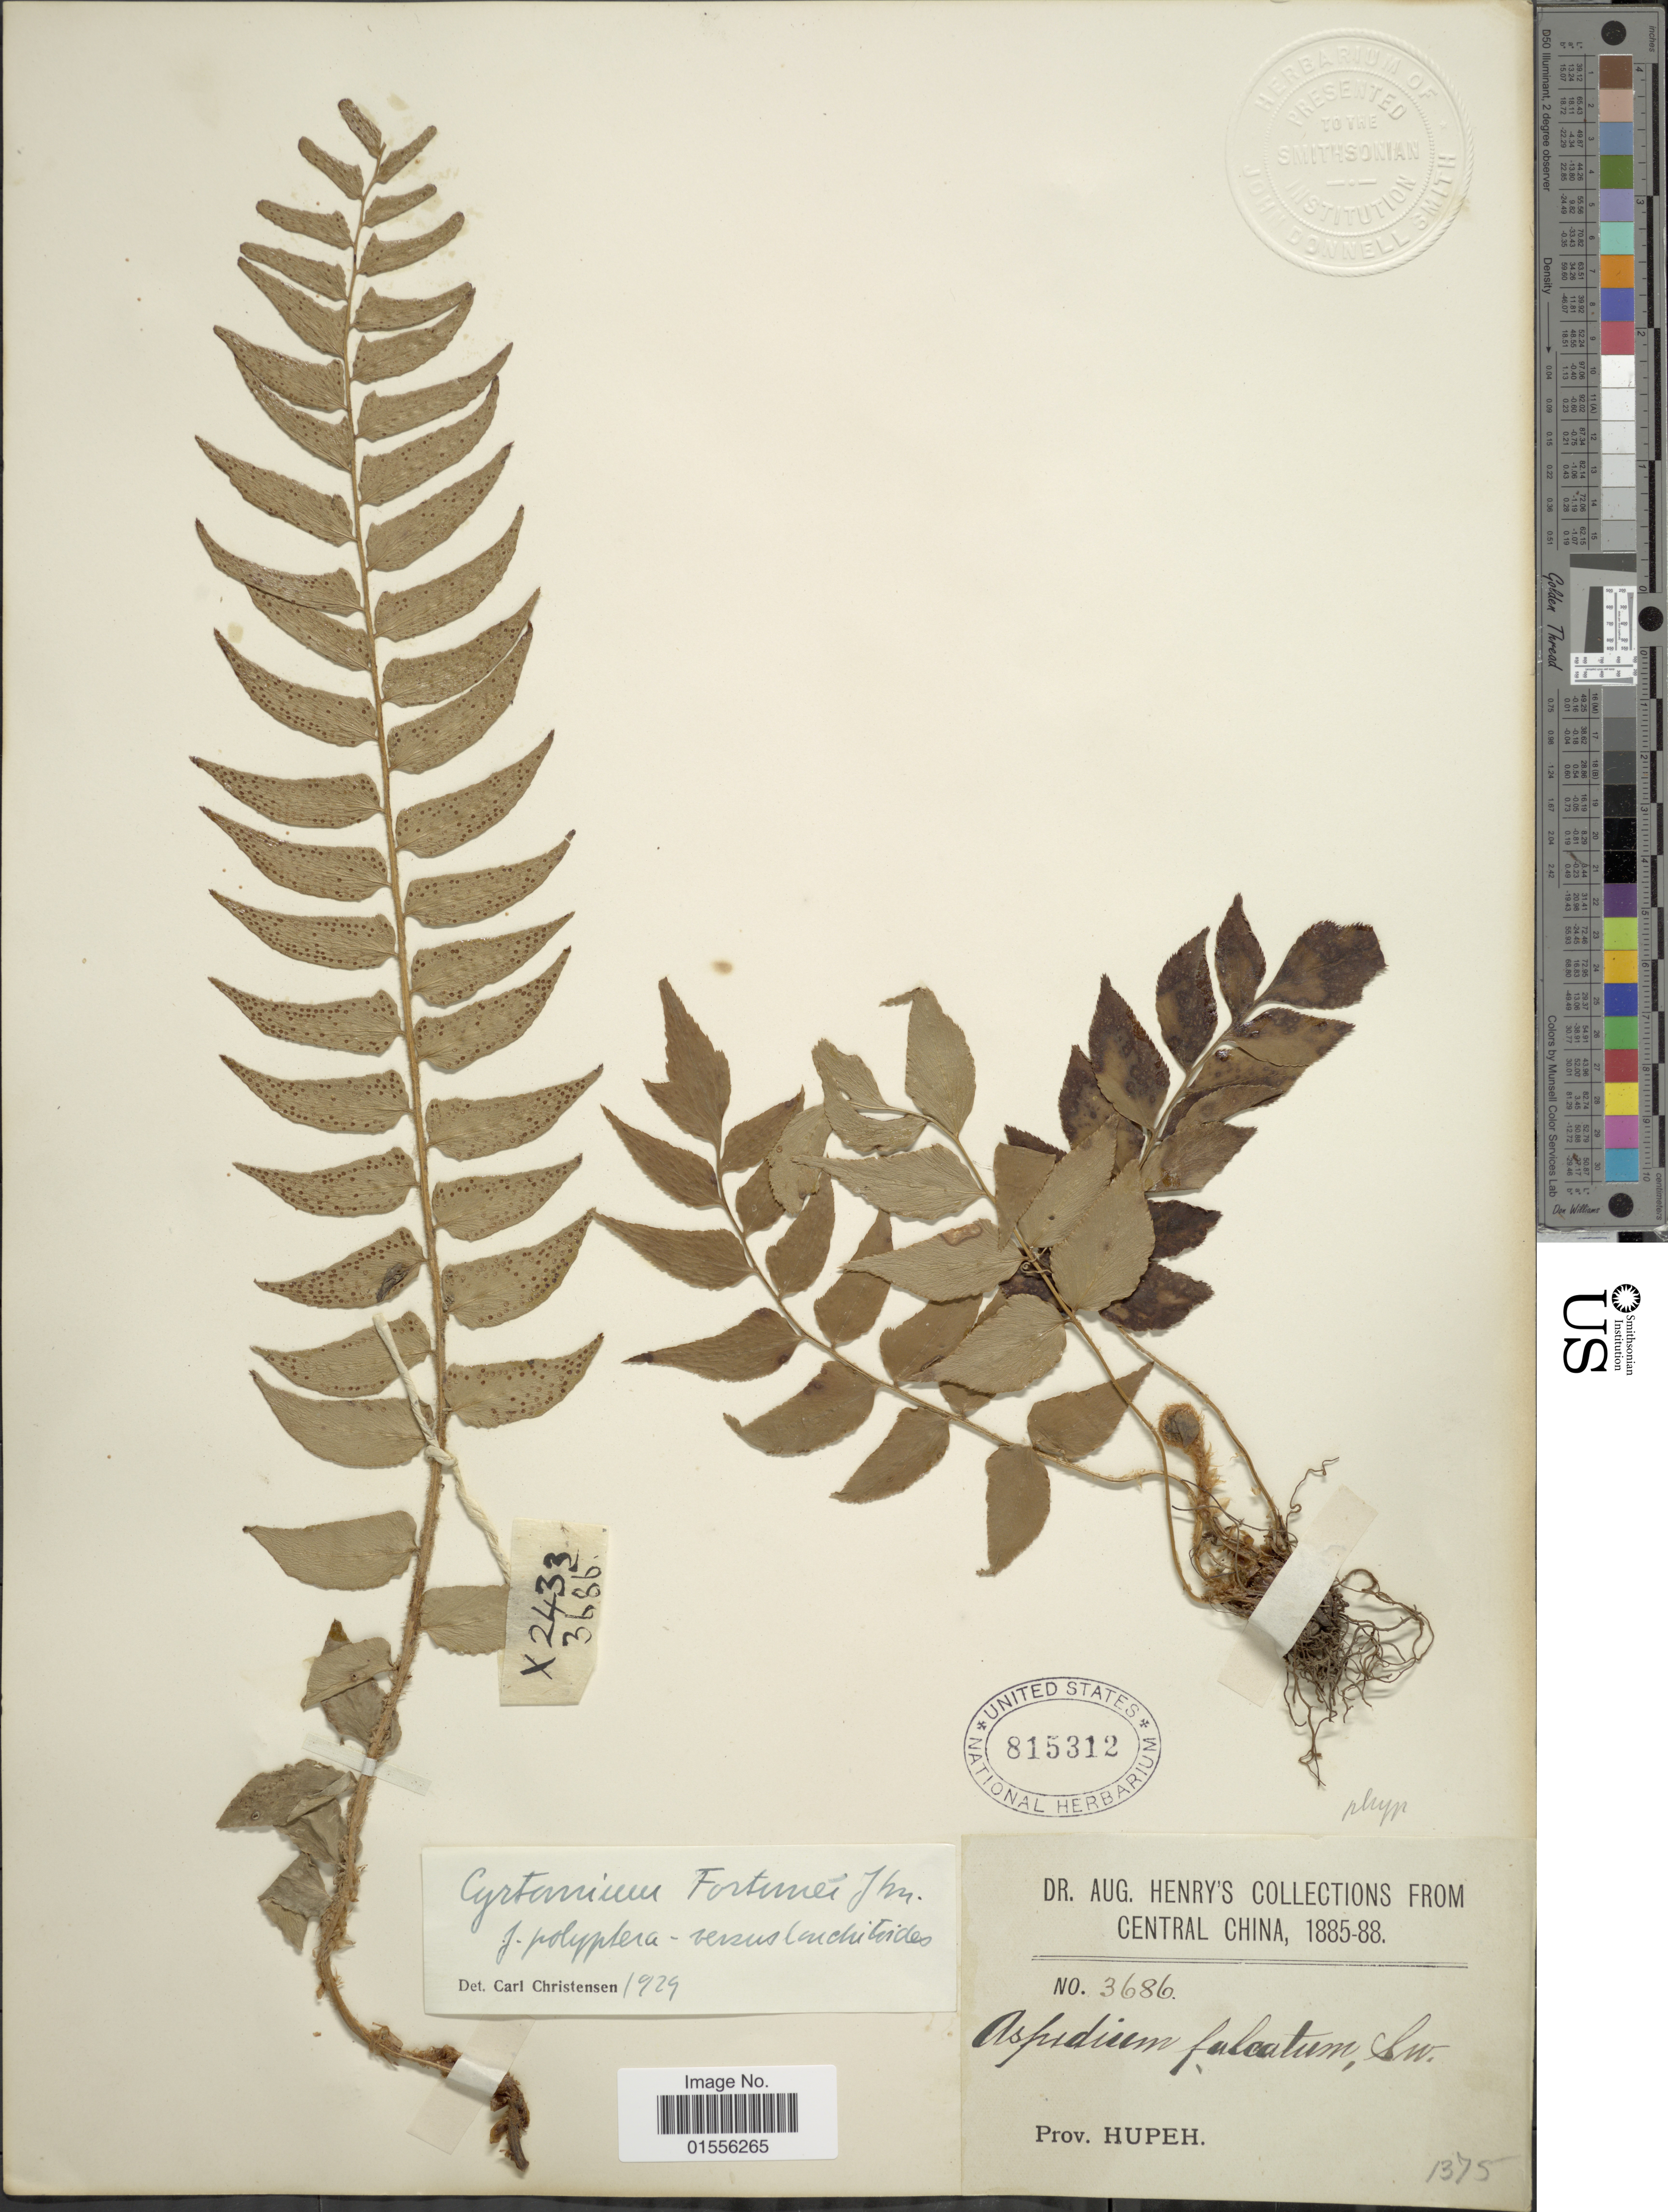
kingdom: Plantae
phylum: Tracheophyta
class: Polypodiopsida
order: Polypodiales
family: Dryopteridaceae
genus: Cyrtomium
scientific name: Cyrtomium fortunei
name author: J. Sm.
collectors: A. Henry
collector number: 3686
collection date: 1885/1888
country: China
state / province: Hubei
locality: Prov. Hupeh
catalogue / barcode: US 815312